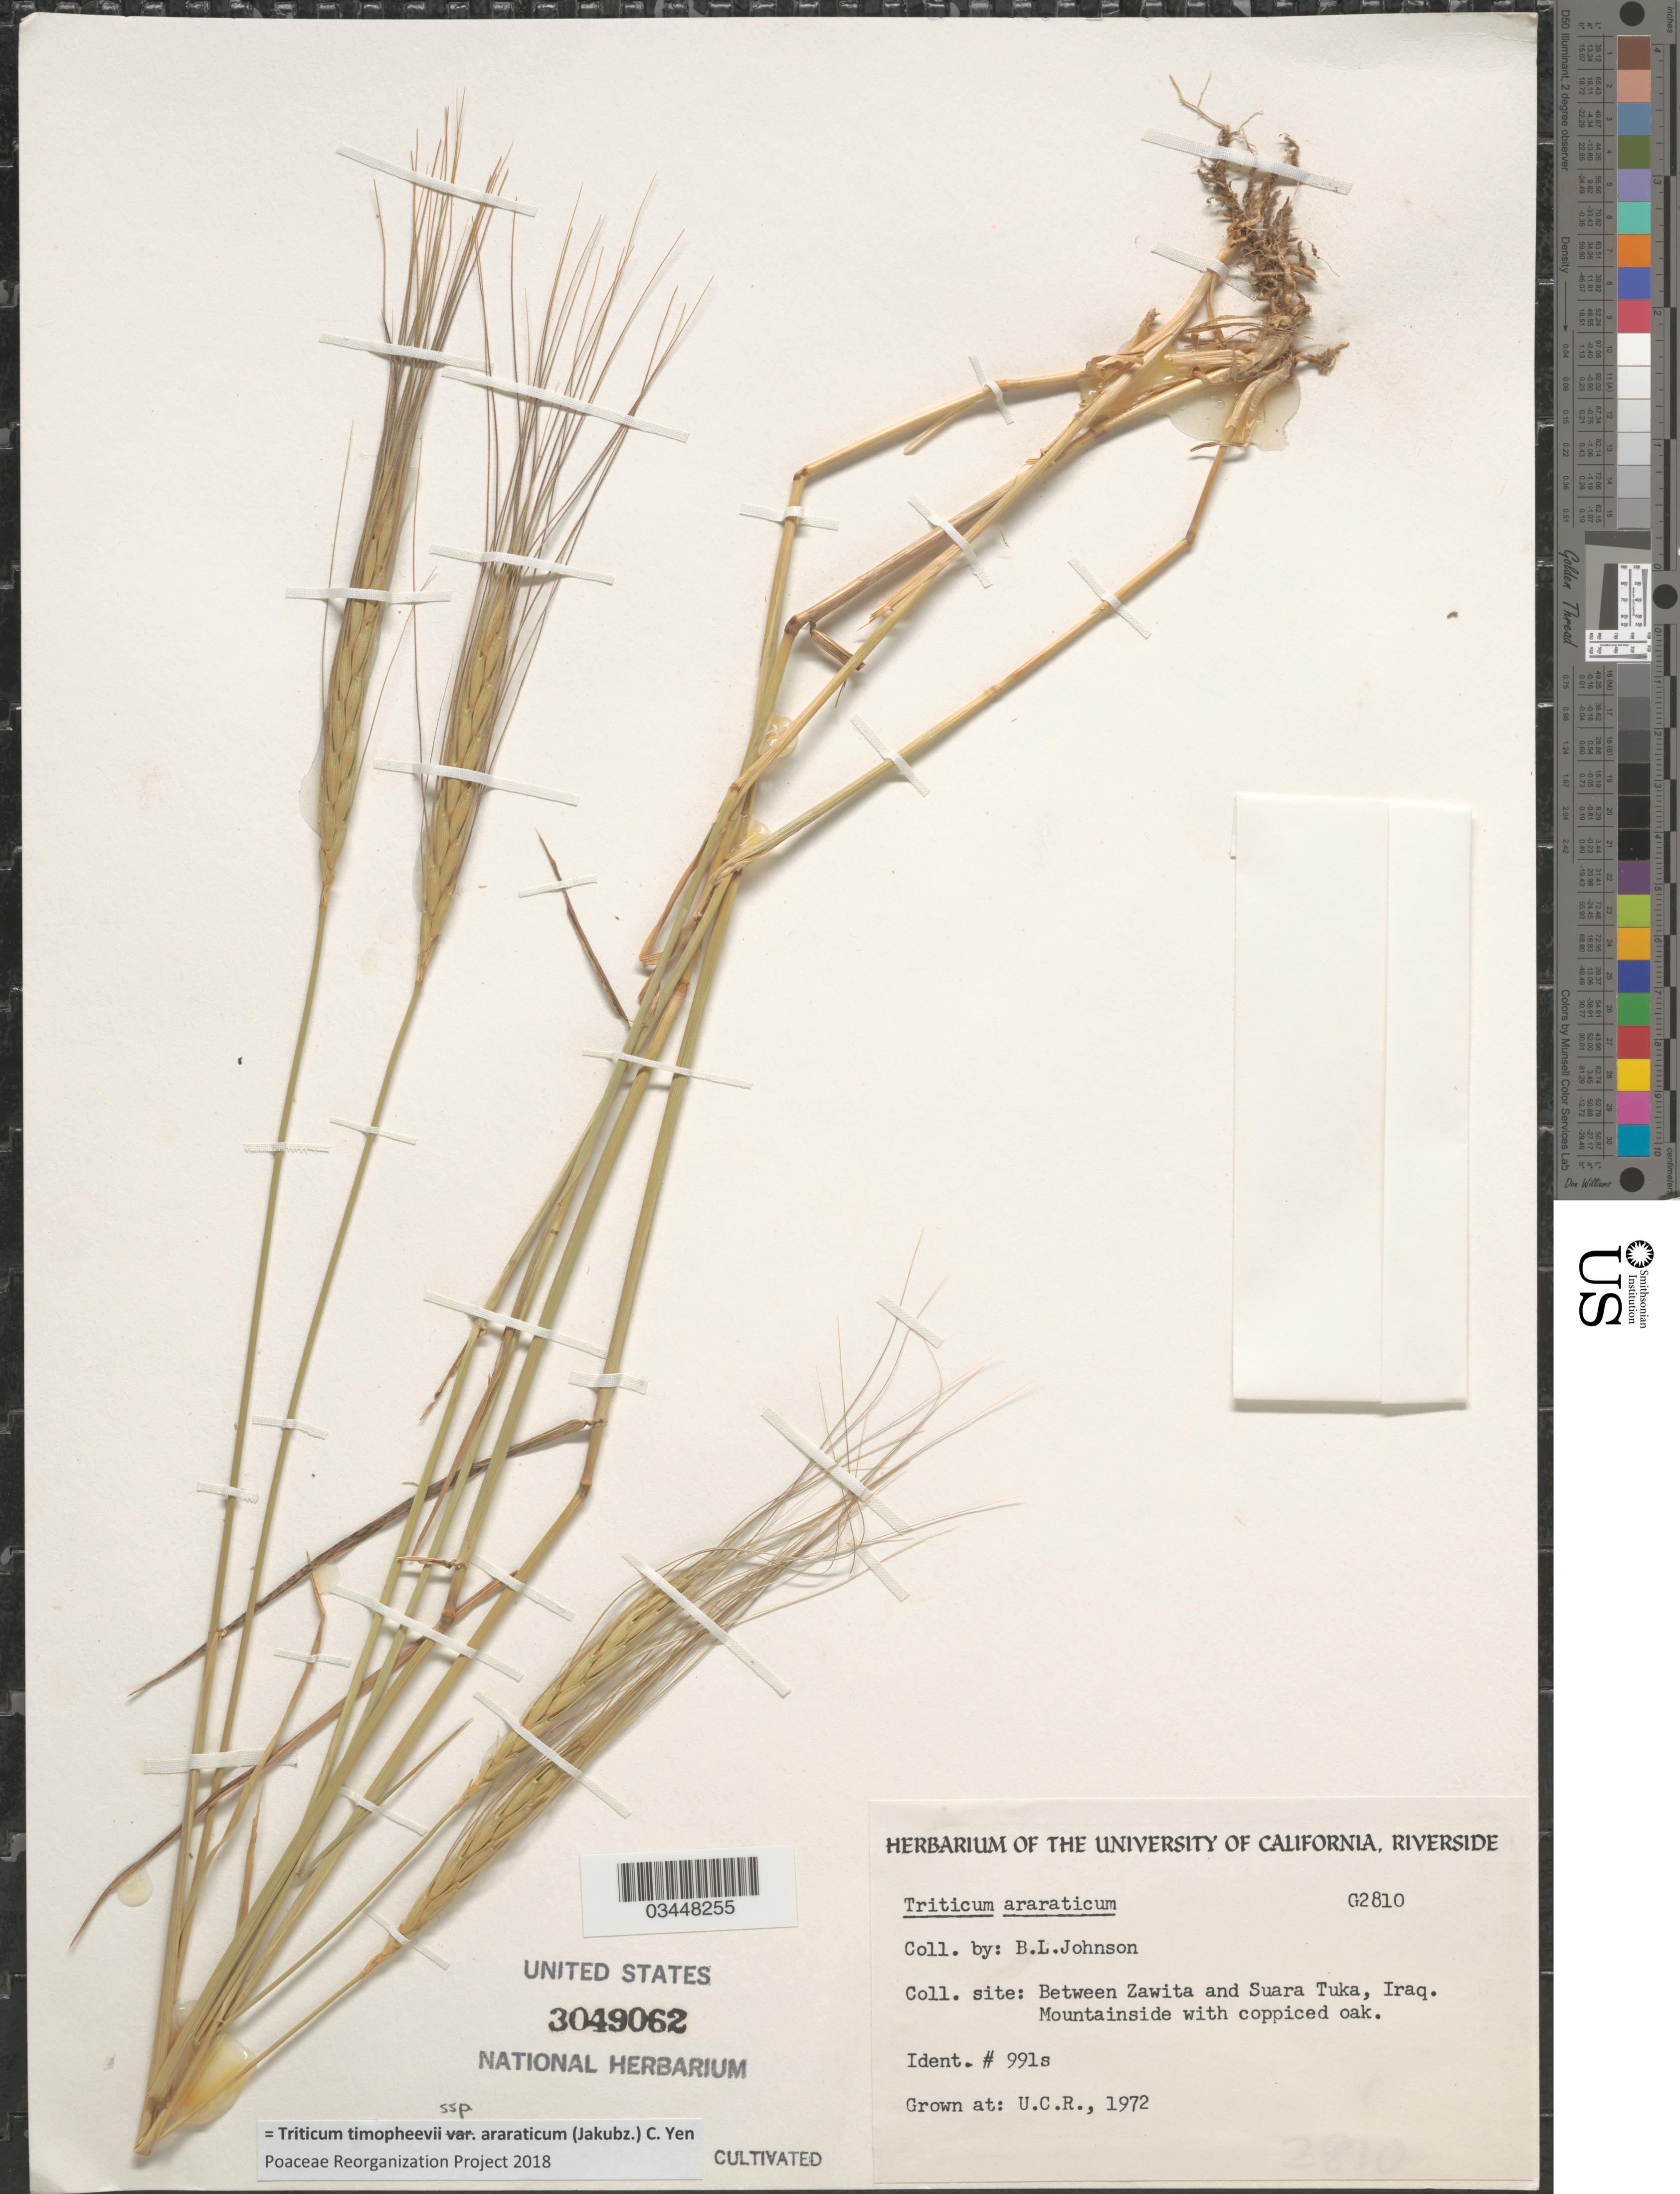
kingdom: Plantae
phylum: Tracheophyta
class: Liliopsida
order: Poales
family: Poaceae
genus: Triticum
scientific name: Triticum timopheevii subsp. araraticum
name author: (Jakubz.) C. Yen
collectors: ex herb. Univ. of California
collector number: G2810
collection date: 1972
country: United States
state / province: California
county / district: Riverside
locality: U.C.R.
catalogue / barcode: US 3049062